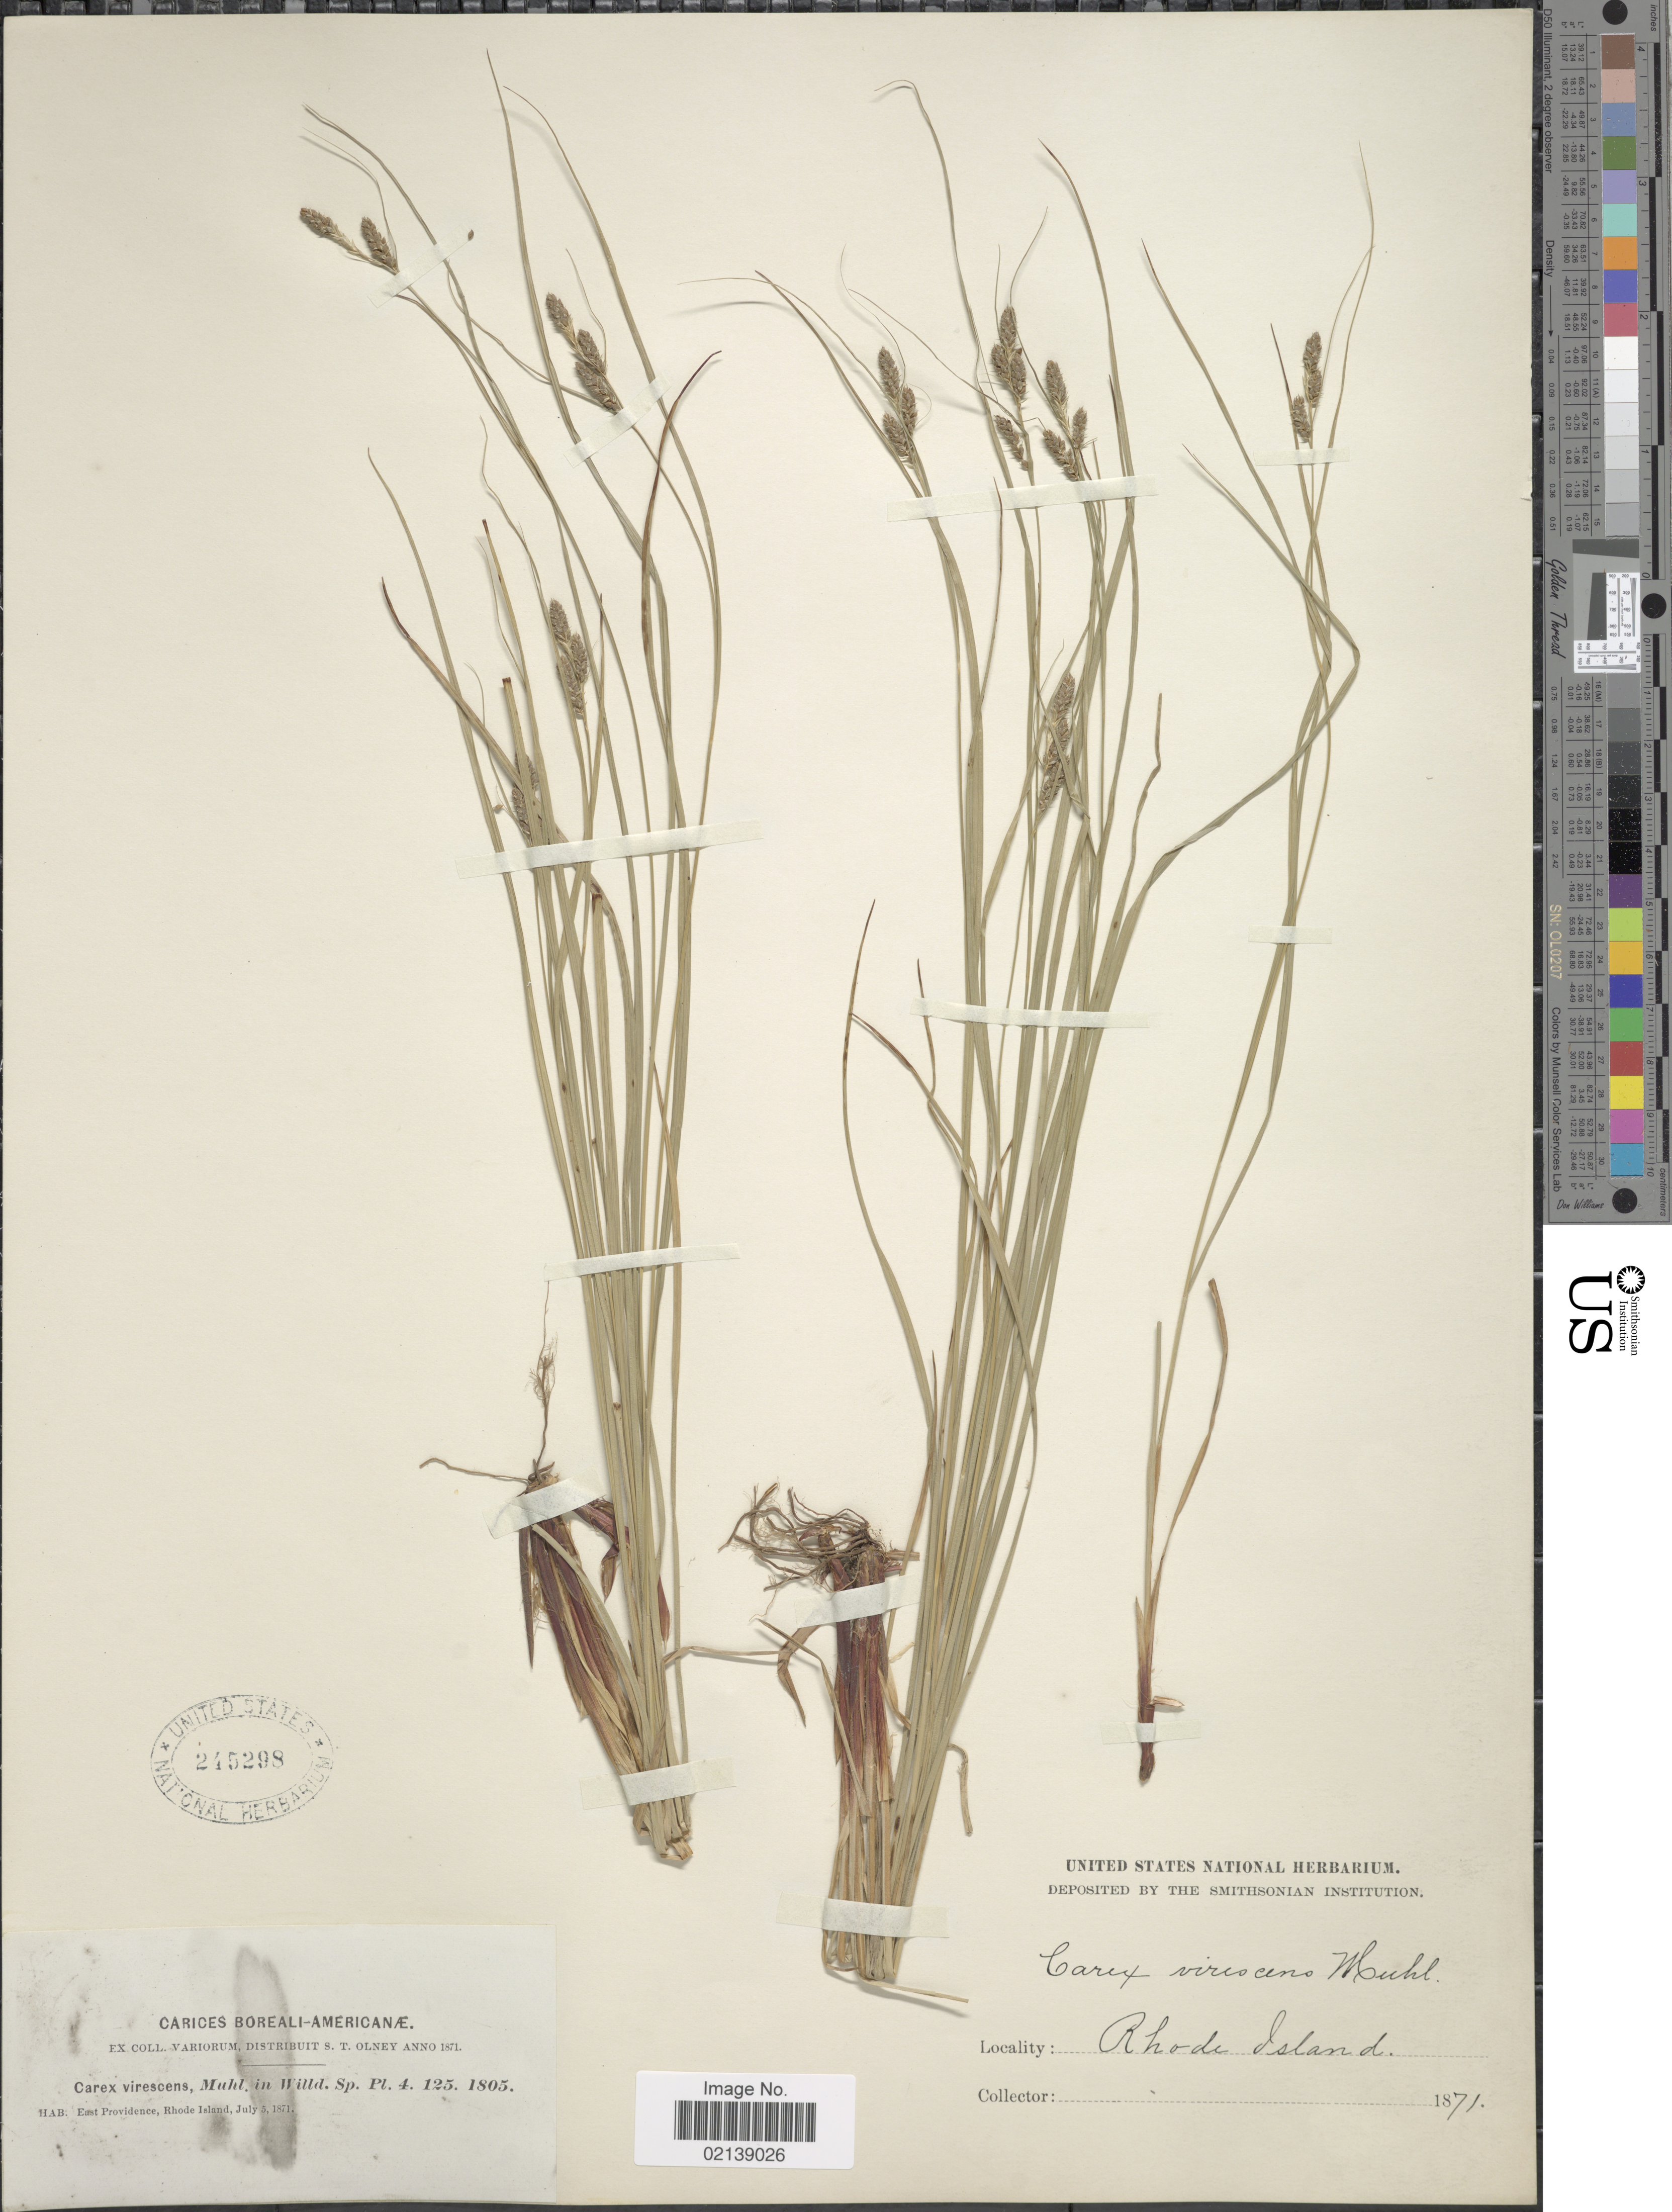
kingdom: Plantae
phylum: Tracheophyta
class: Liliopsida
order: Poales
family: Cyperaceae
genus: Carex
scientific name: Carex virescens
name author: Muhl. ex Willd.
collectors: S. Olney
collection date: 1871-07-05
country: United States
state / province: Rhode Island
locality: Carices Boreali-Americanæ, East Providence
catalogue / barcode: US 245298